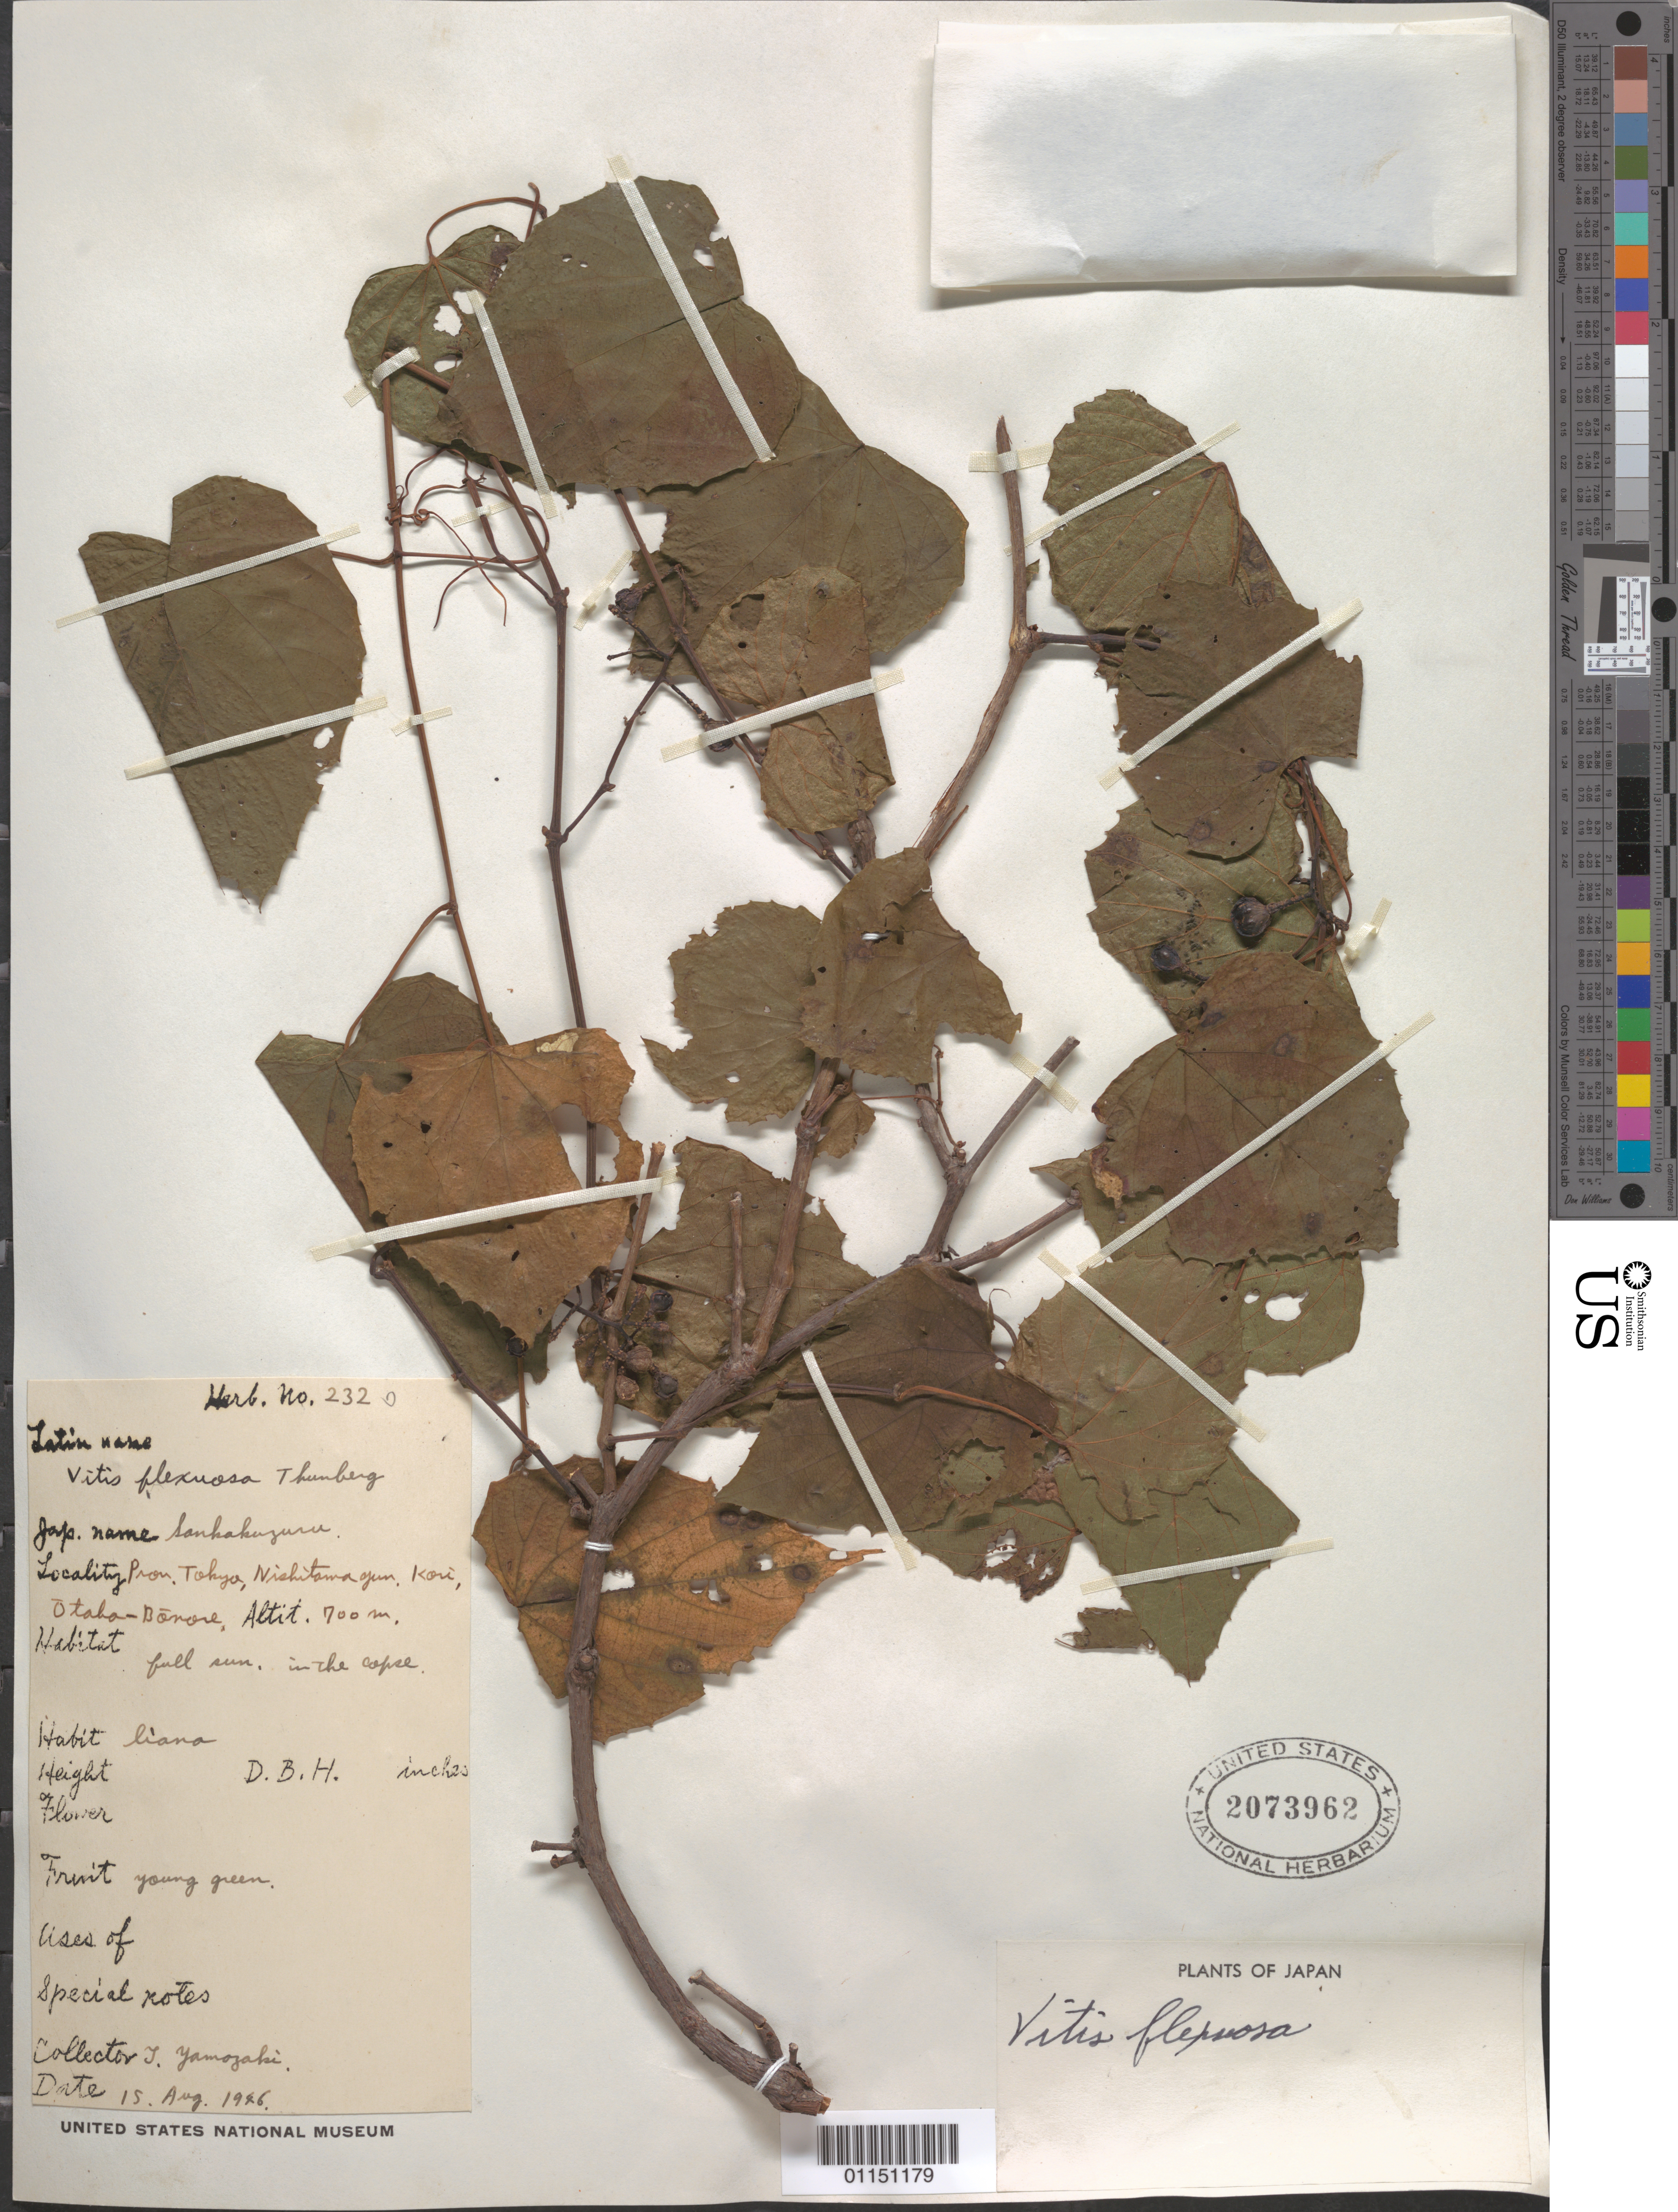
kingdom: Plantae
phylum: Tracheophyta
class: Magnoliopsida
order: Vitales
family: Vitaceae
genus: Vitis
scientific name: Vitis flexuosa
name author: Thunb.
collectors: T. Yamazaki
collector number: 232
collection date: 1946-08-15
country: Japan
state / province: Tokyo, Federal City of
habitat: Liana.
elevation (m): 700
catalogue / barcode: US 2073962